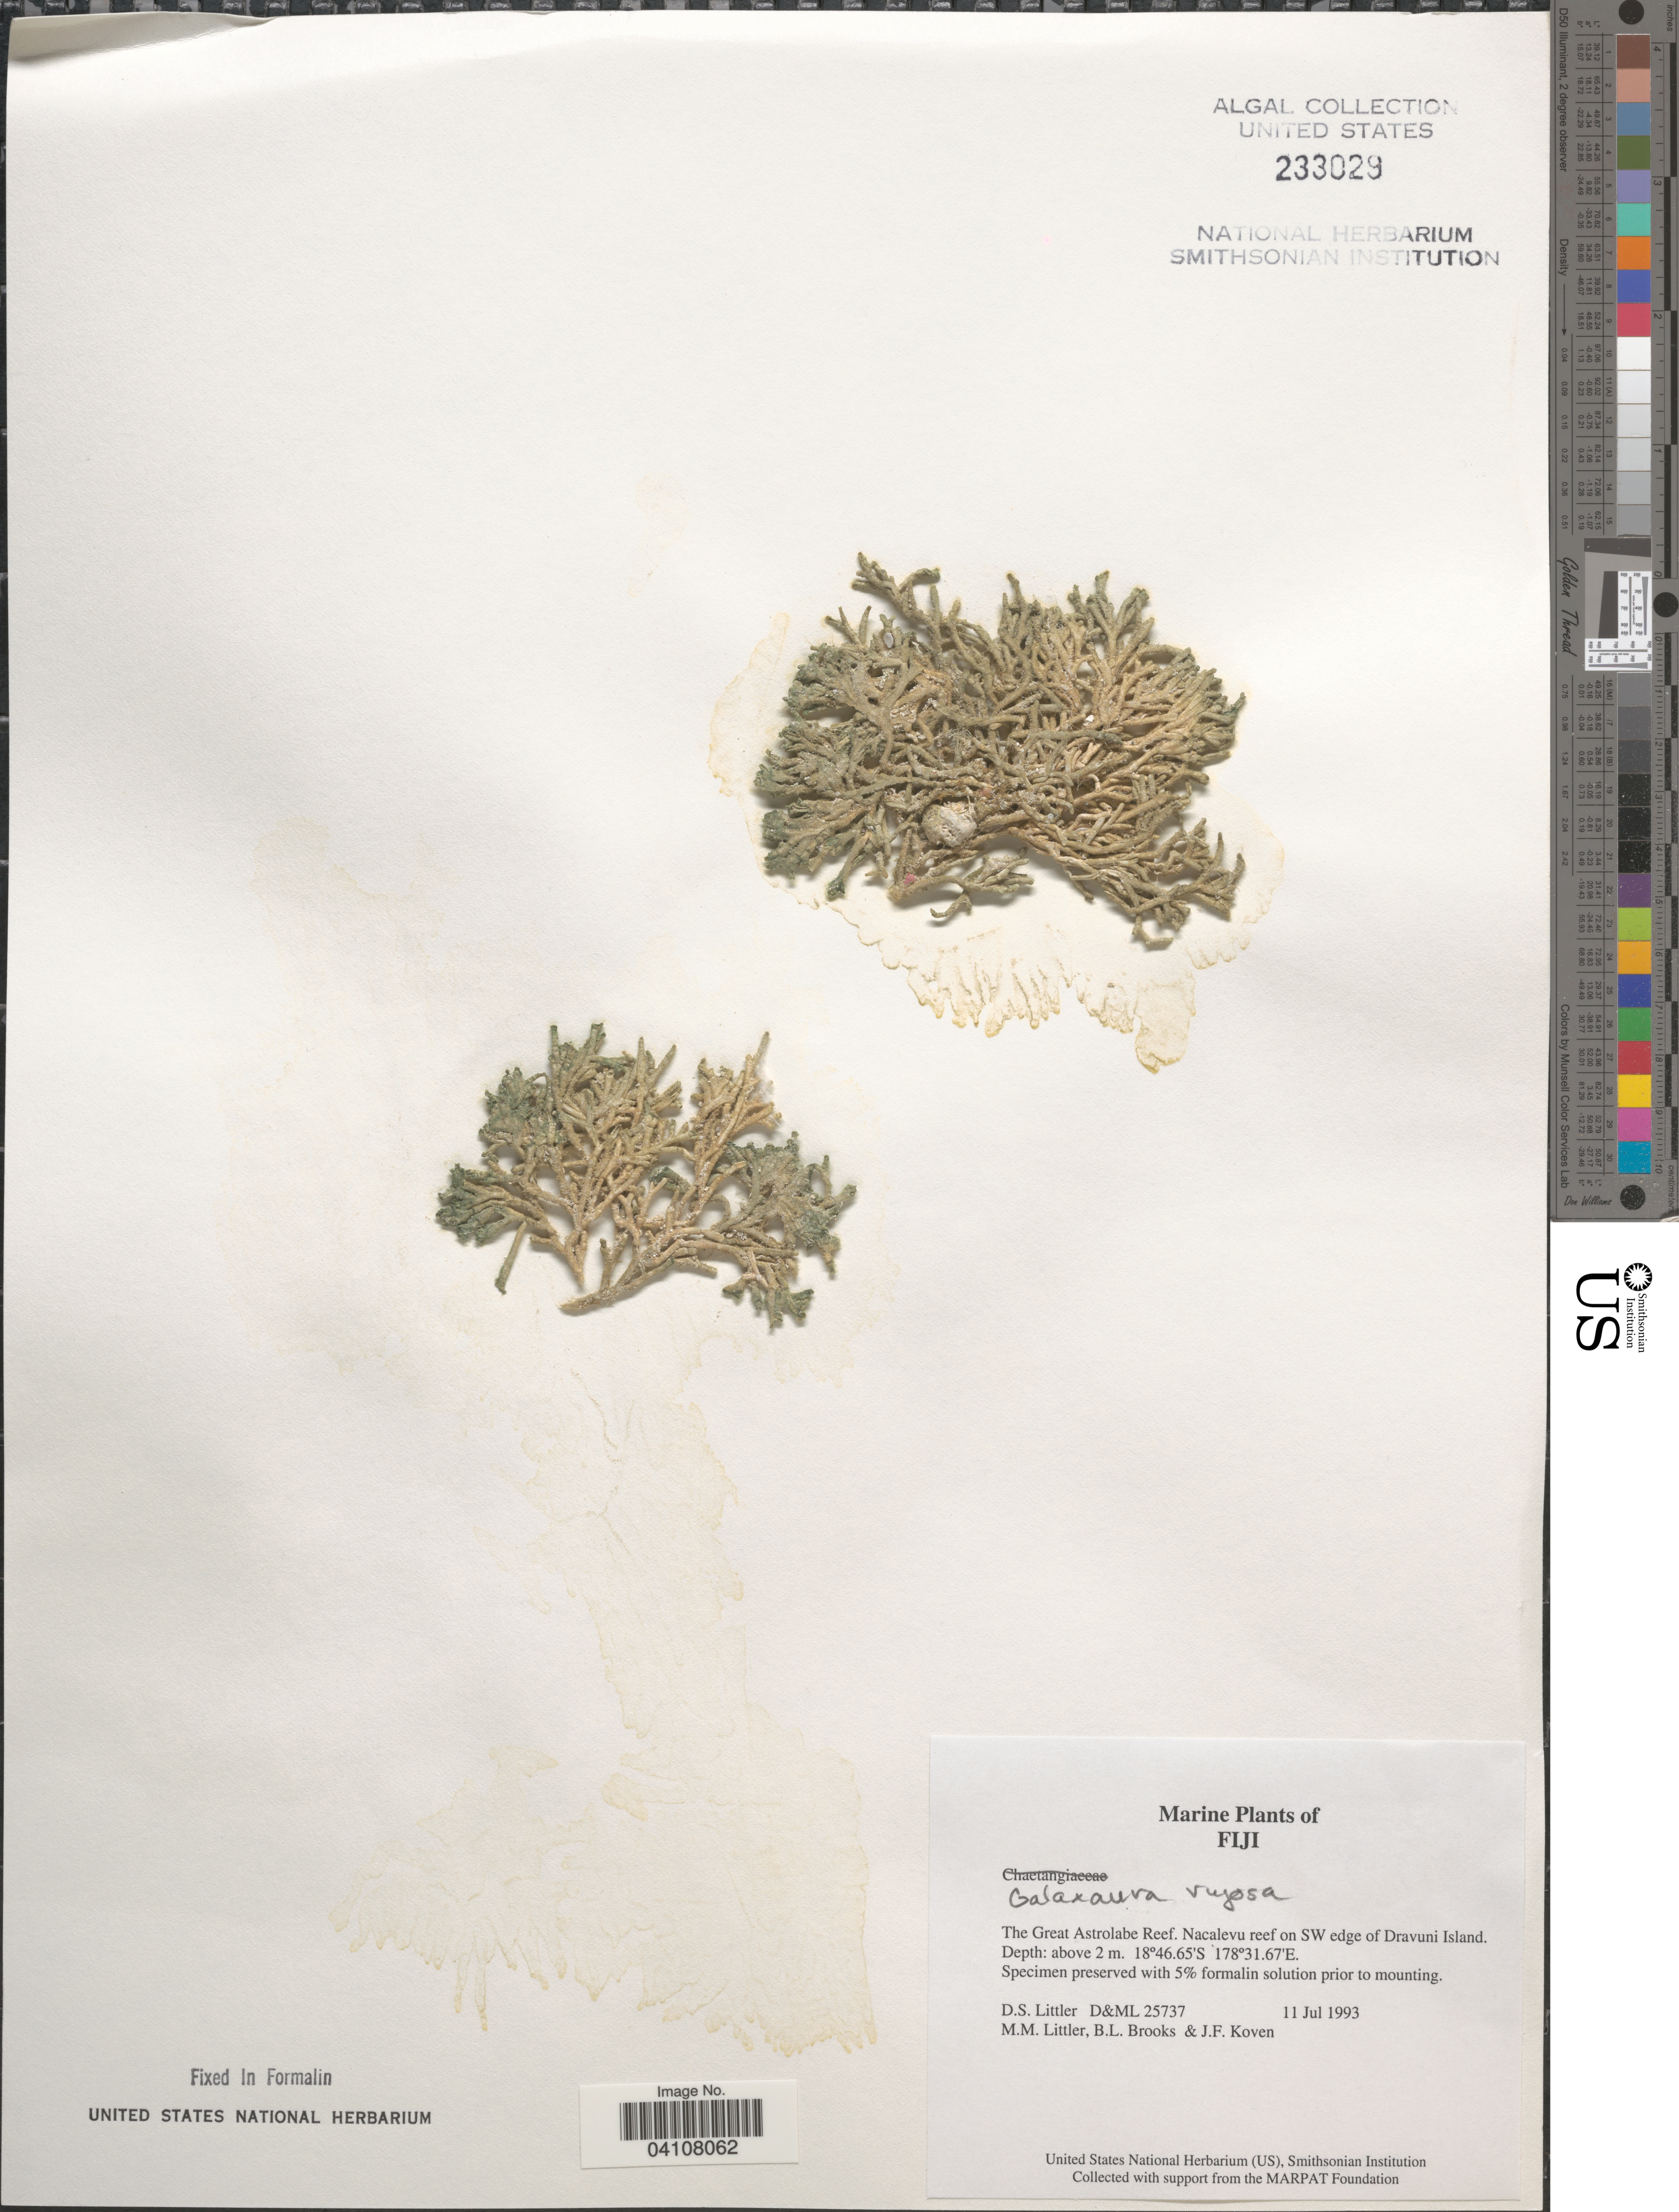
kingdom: Plantae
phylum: Rhodophyta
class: Florideophyceae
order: Nemaliales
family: Galaxauraceae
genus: Galaxaura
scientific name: Galaxaura rugosa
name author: (Ellis & Sol.) J.V.Lamouroux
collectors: D. S. Littler, B. Brooks & J. Koven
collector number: D&ML25737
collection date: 1993-07-11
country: Fiji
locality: The Great Astrolabe Reef. Nacalevu reef on SW edge of Dravuni Island.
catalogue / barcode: US 233029